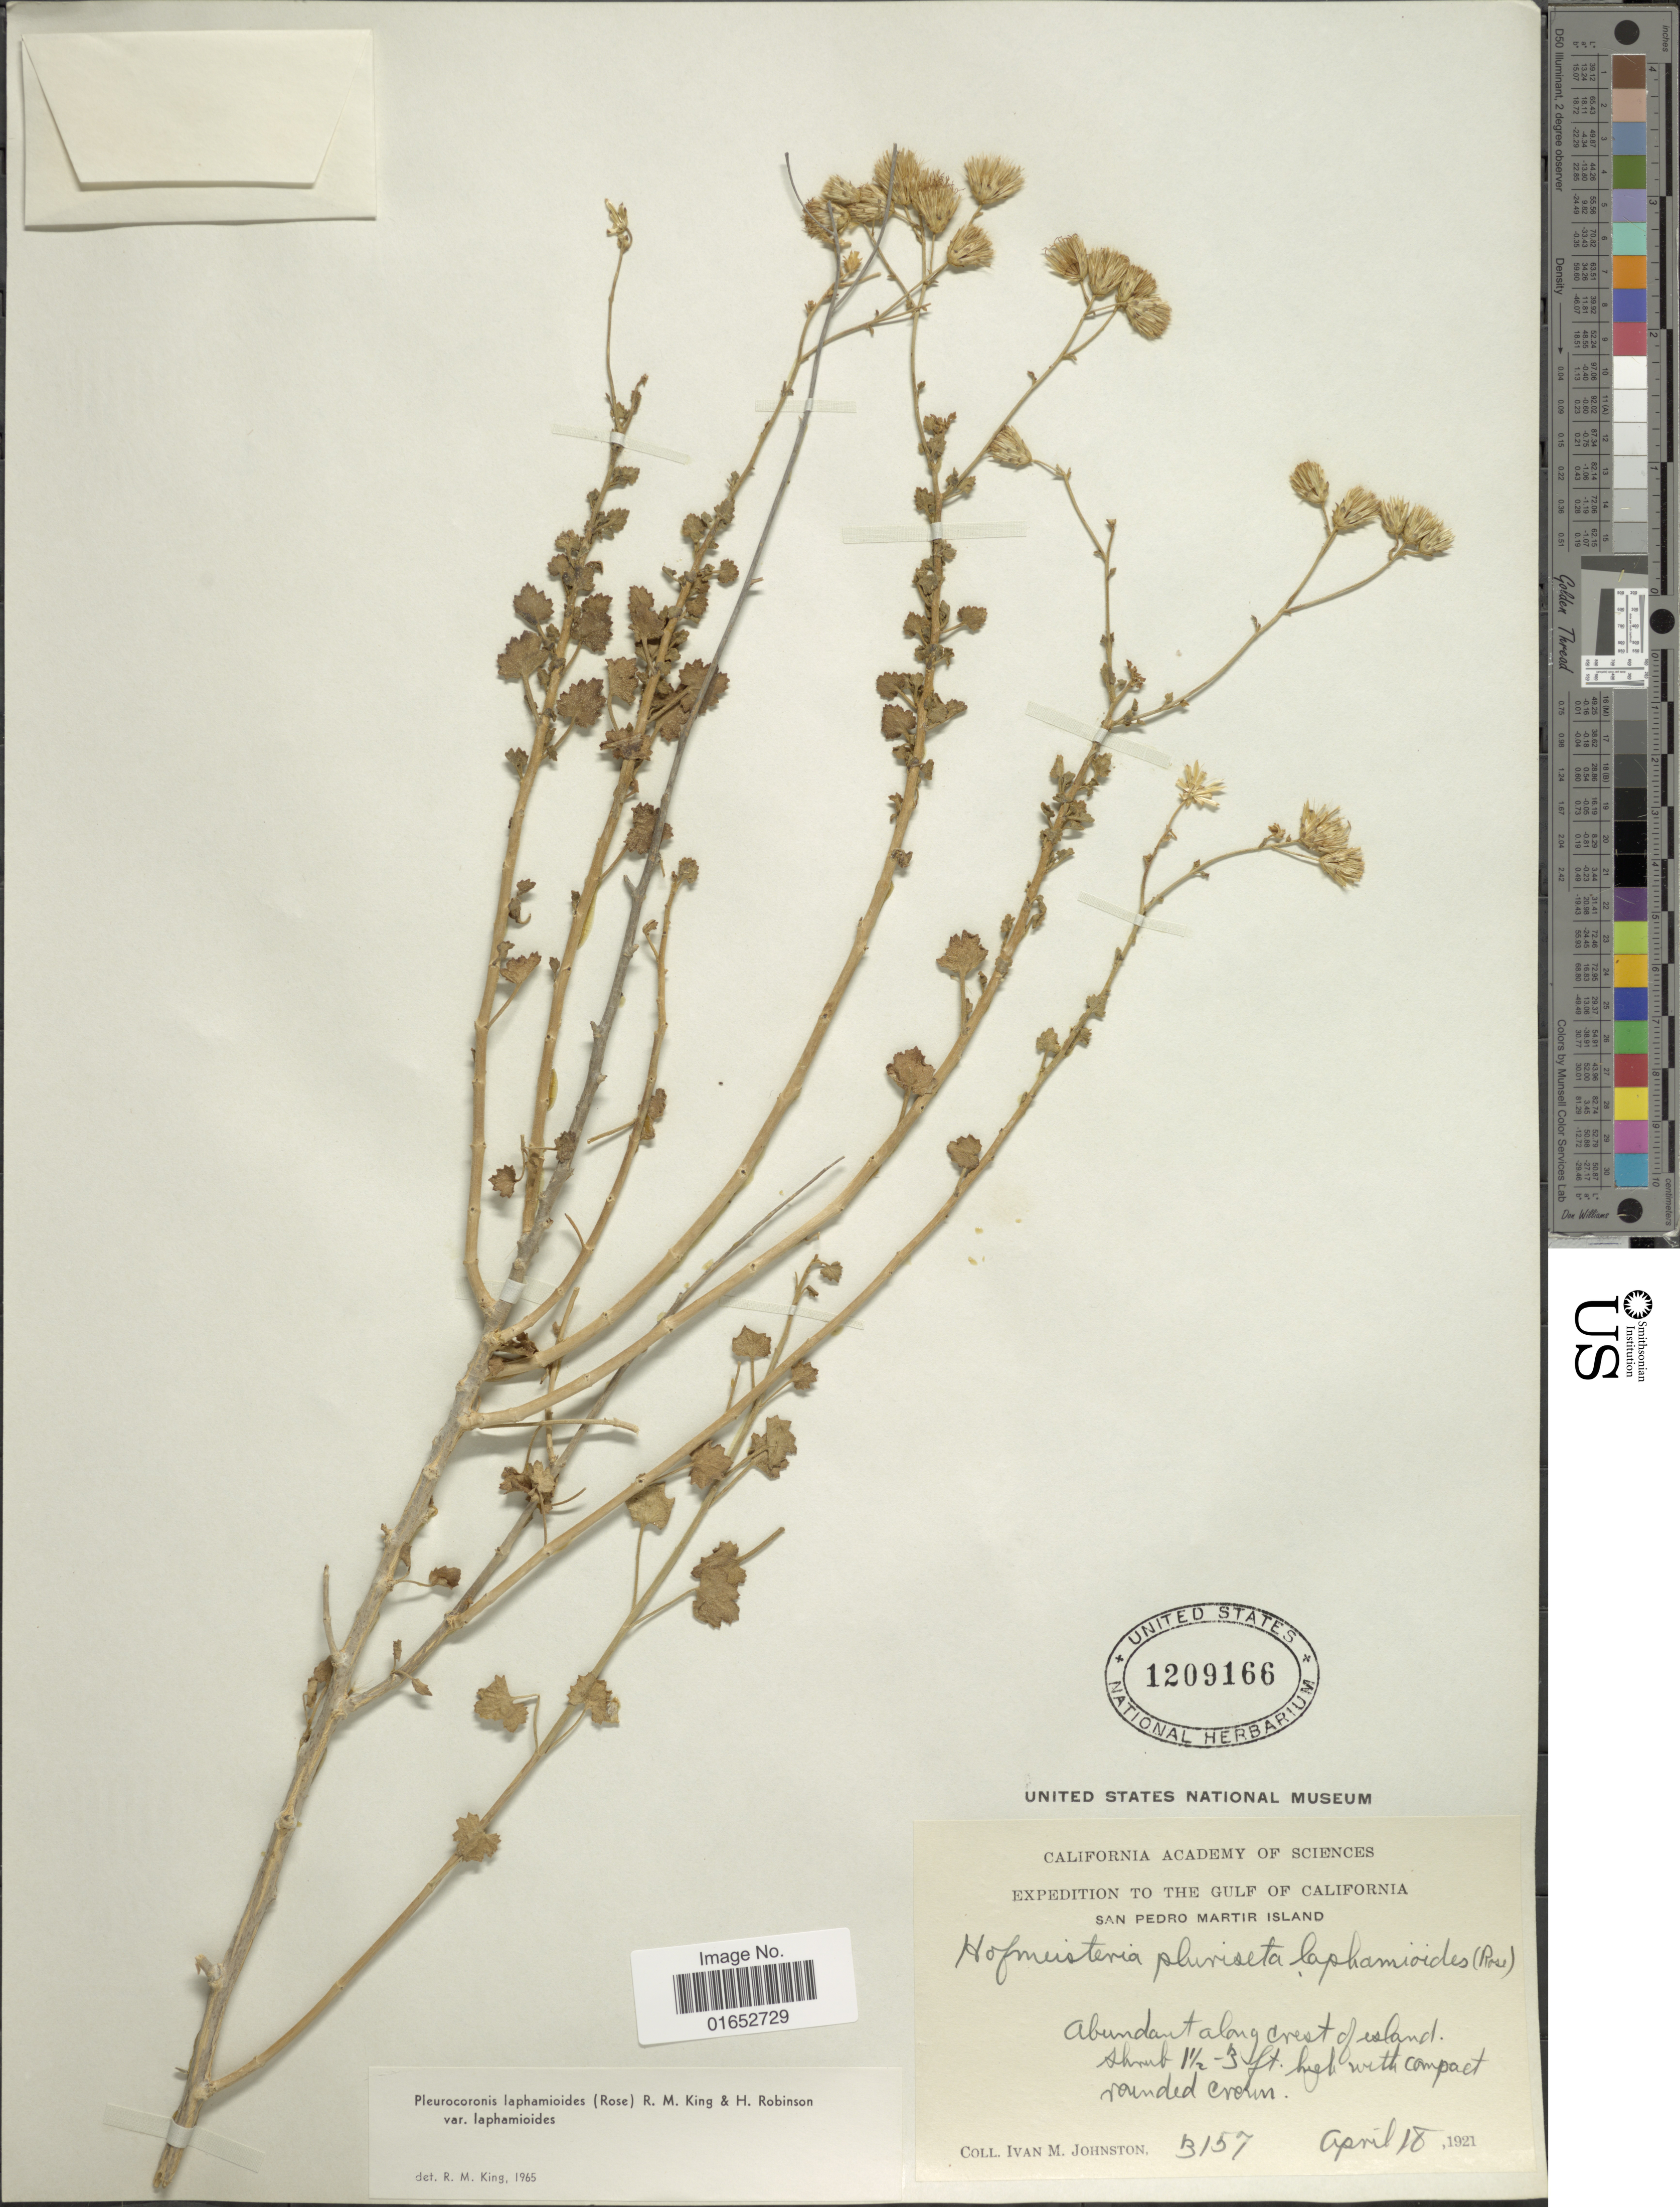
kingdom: Plantae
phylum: Tracheophyta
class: Magnoliopsida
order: Asterales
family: Asteraceae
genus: Pleurocoronis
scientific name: Pleurocoronis laphamioides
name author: (Rose) R.M. King & H. Rob.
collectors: I.M. Johnston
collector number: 3157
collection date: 1921-04-18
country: Mexico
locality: The Gulf of California, San Pedro Martir Island, Abundant along crest of island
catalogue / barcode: US 1209166